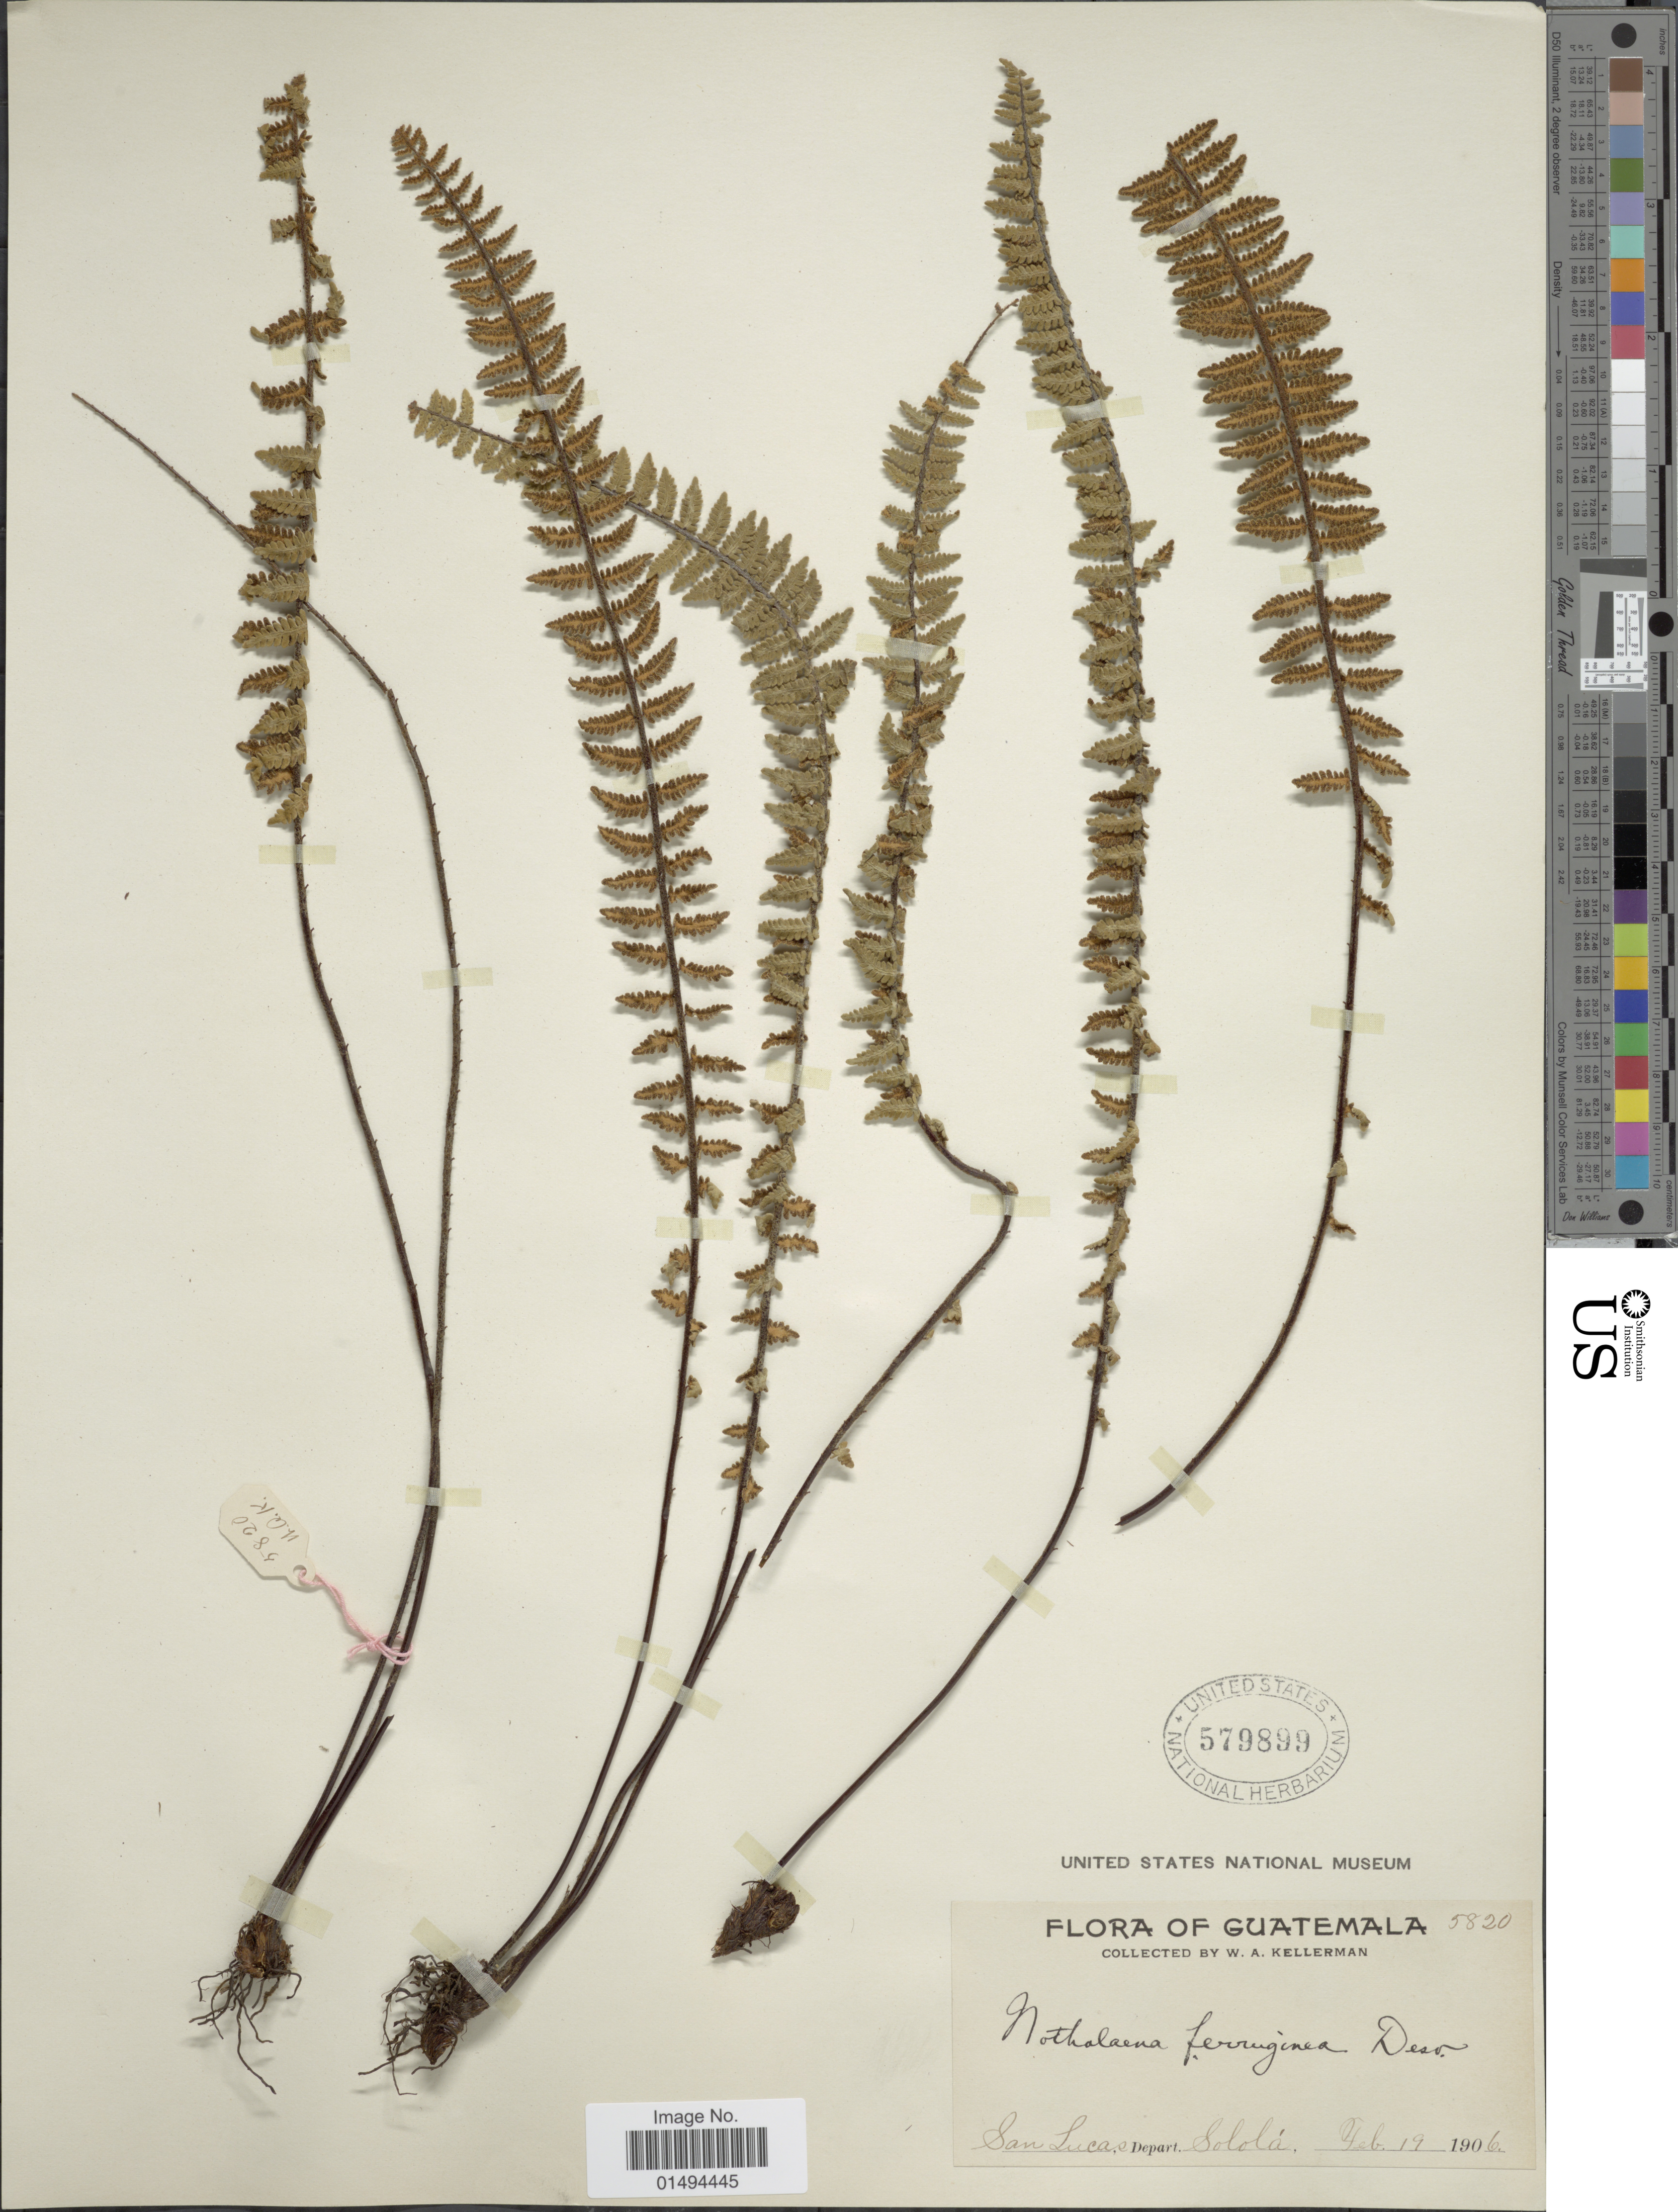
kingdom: Plantae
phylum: Tracheophyta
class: Polypodiopsida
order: Polypodiales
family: Pteridaceae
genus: Myriopteris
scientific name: Myriopteris aurea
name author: (Poir.) Grusz & Windham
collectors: W. Kellerman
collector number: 5820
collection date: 1906-02-19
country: Guatemala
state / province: Sololá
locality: San Lucas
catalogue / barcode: US 579899